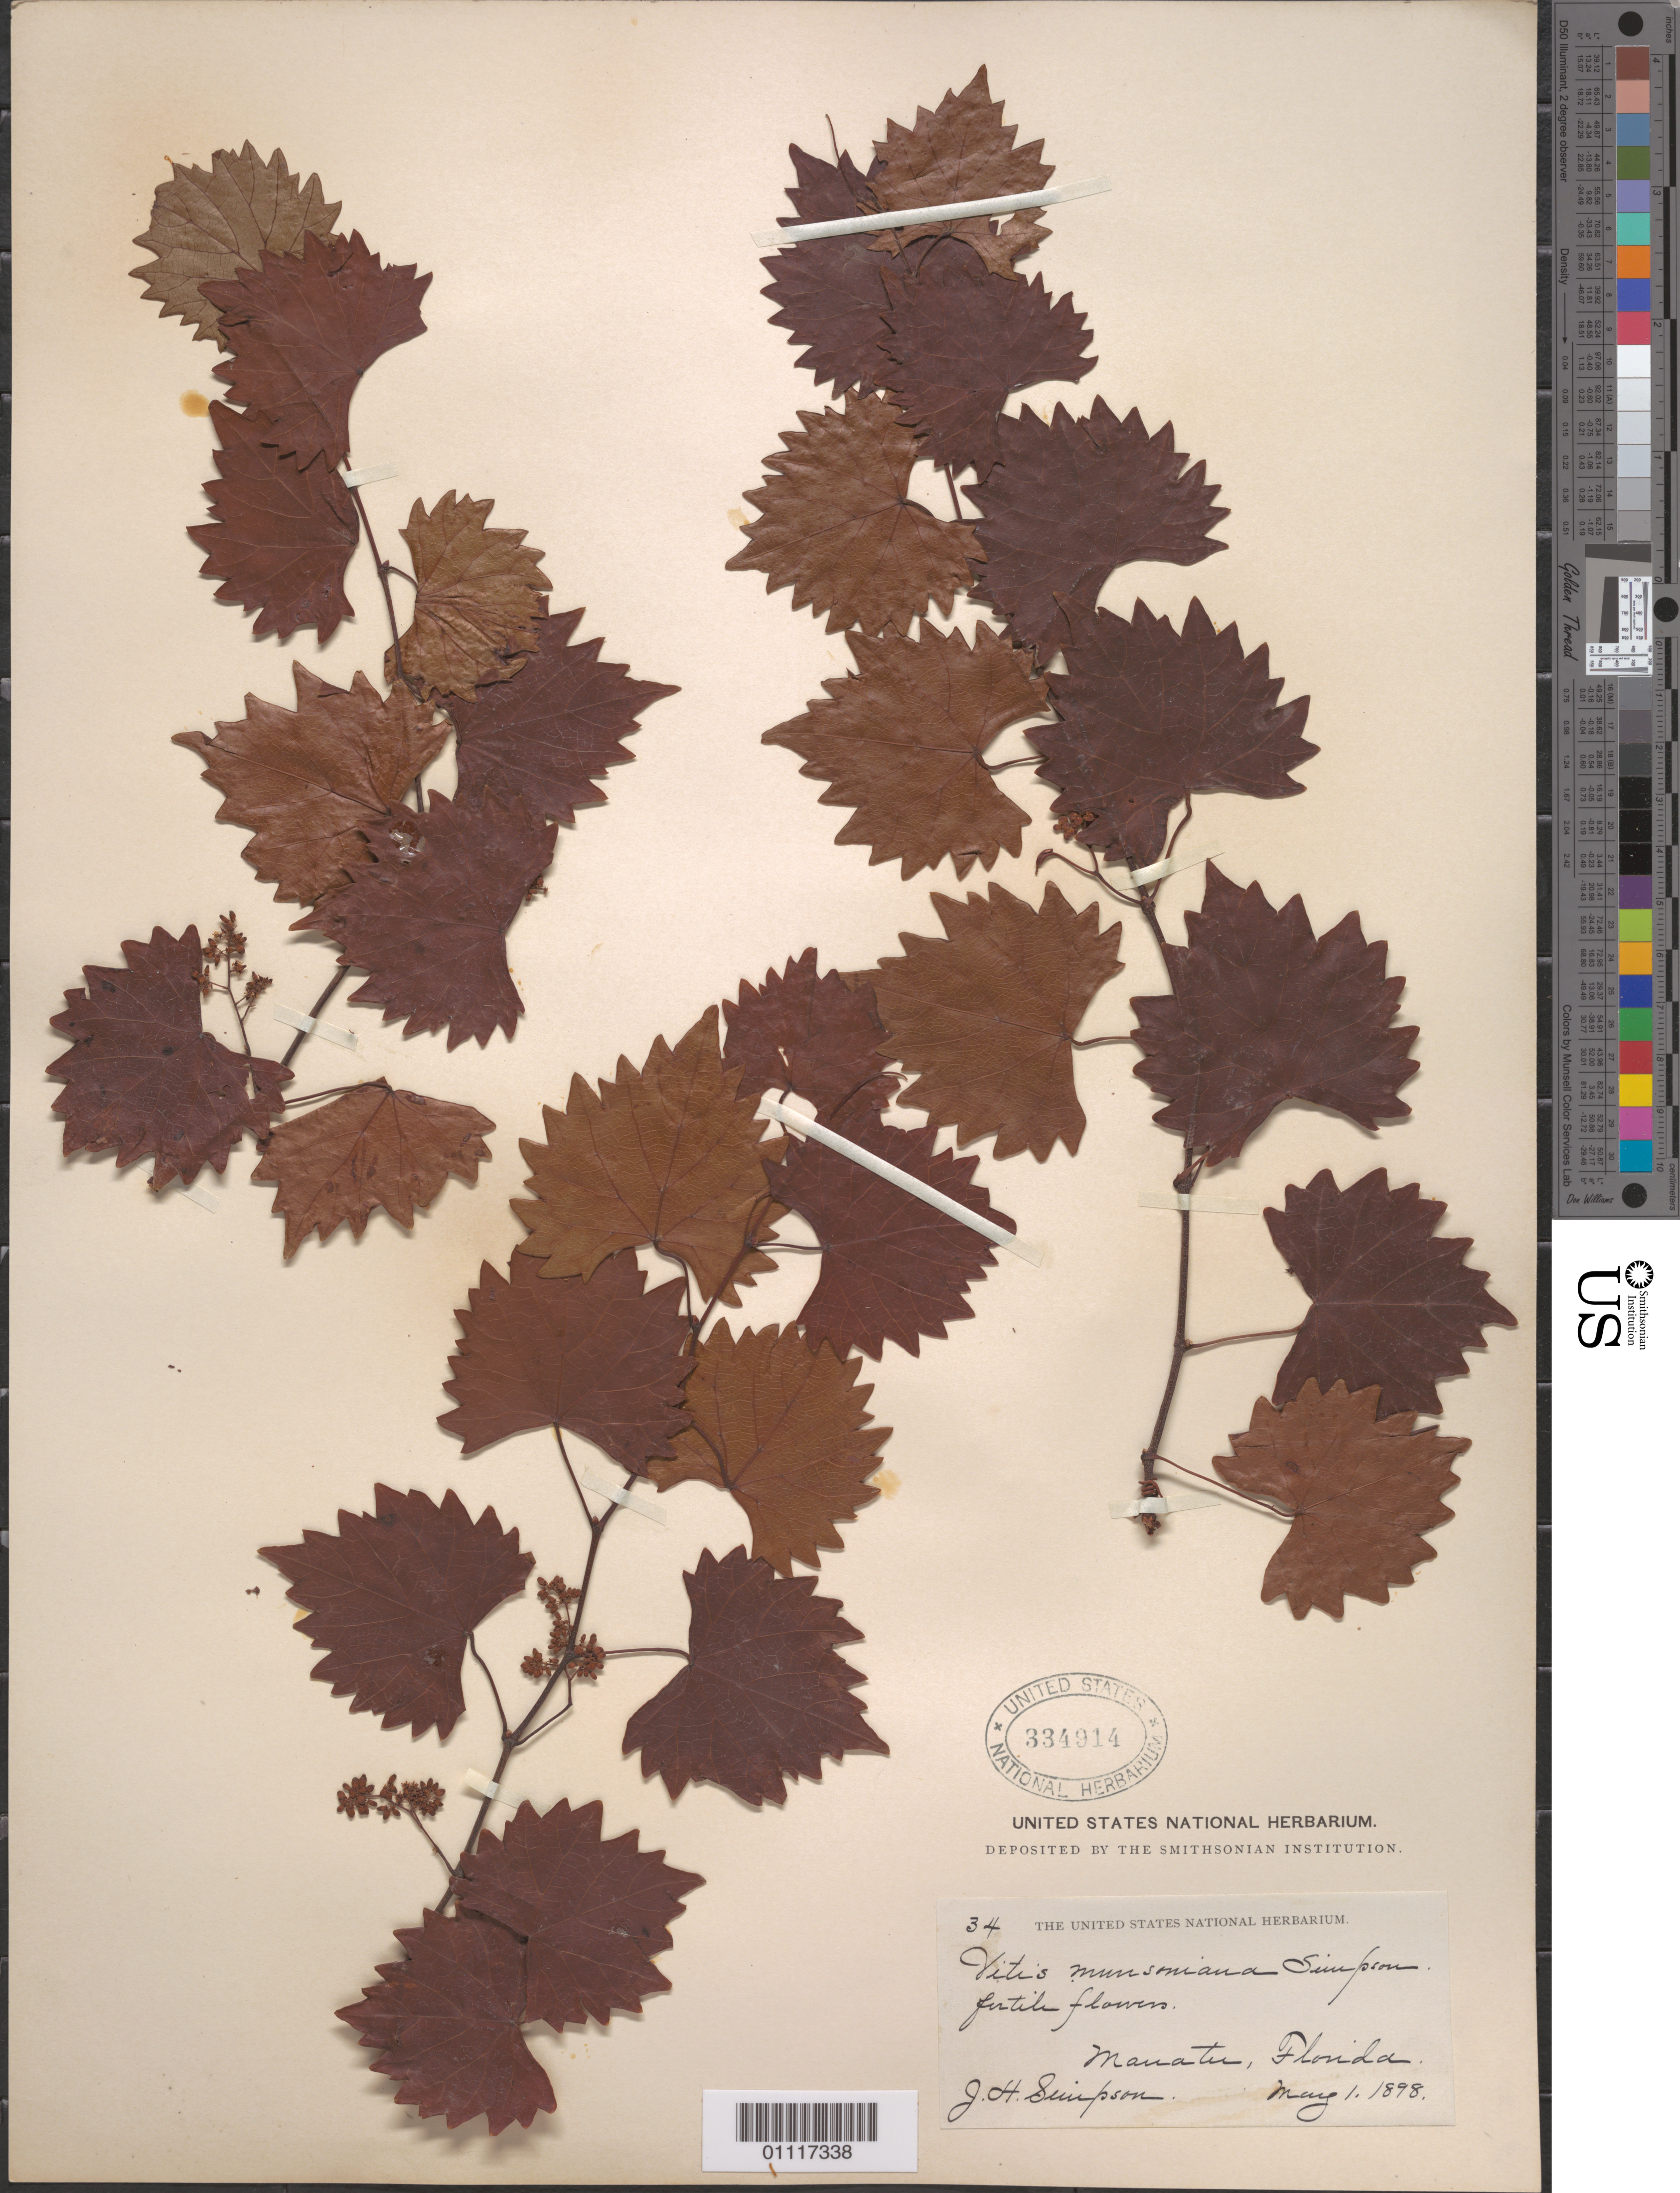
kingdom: Plantae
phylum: Tracheophyta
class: Magnoliopsida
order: Vitales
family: Vitaceae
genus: Vitis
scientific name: Vitis munsoniana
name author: J.H. Simpson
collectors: J. H. Simpson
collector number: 34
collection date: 1898-05-01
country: United States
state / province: Florida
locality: Manatu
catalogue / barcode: US 334914